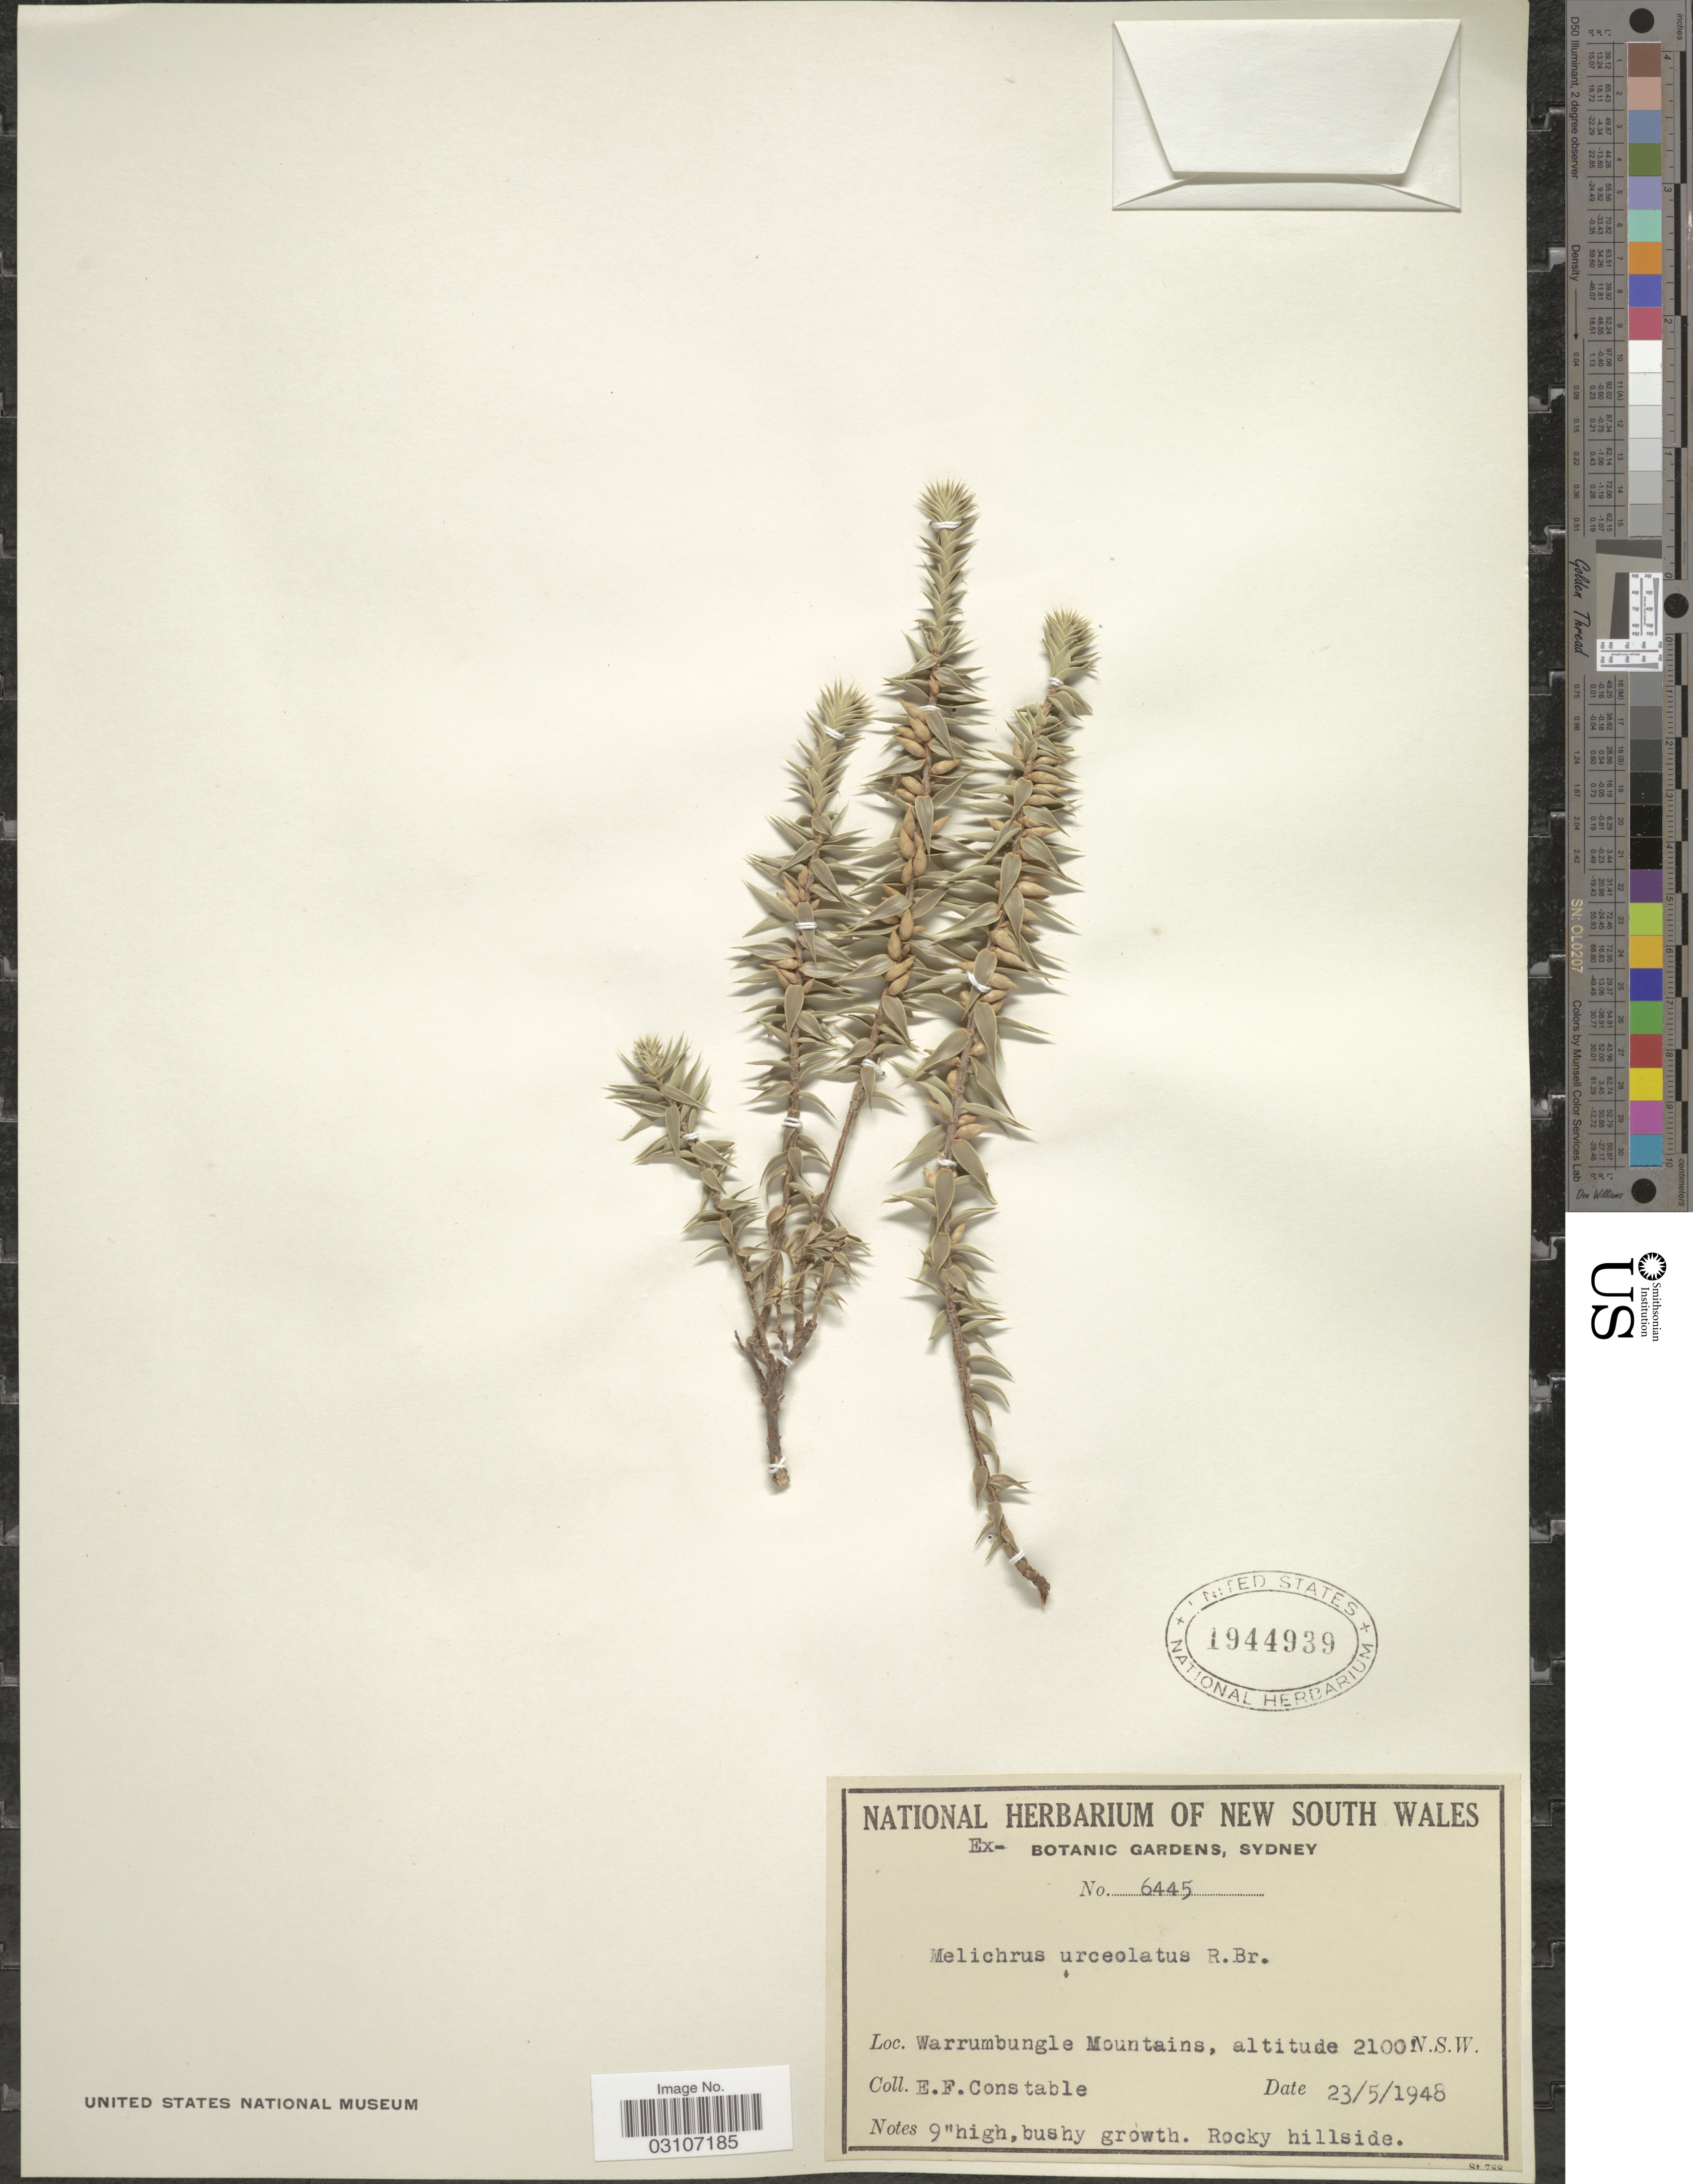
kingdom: Plantae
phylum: Tracheophyta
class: Magnoliopsida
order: Ericales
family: Ericaceae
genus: Melichrus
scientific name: Melichrus urceolatus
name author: R. Br.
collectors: E. F. Constable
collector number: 6445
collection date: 1948-05-23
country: Australia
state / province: New South Wales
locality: Warrumbungle Mountains. N.S.W.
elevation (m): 640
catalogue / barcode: US 1944939